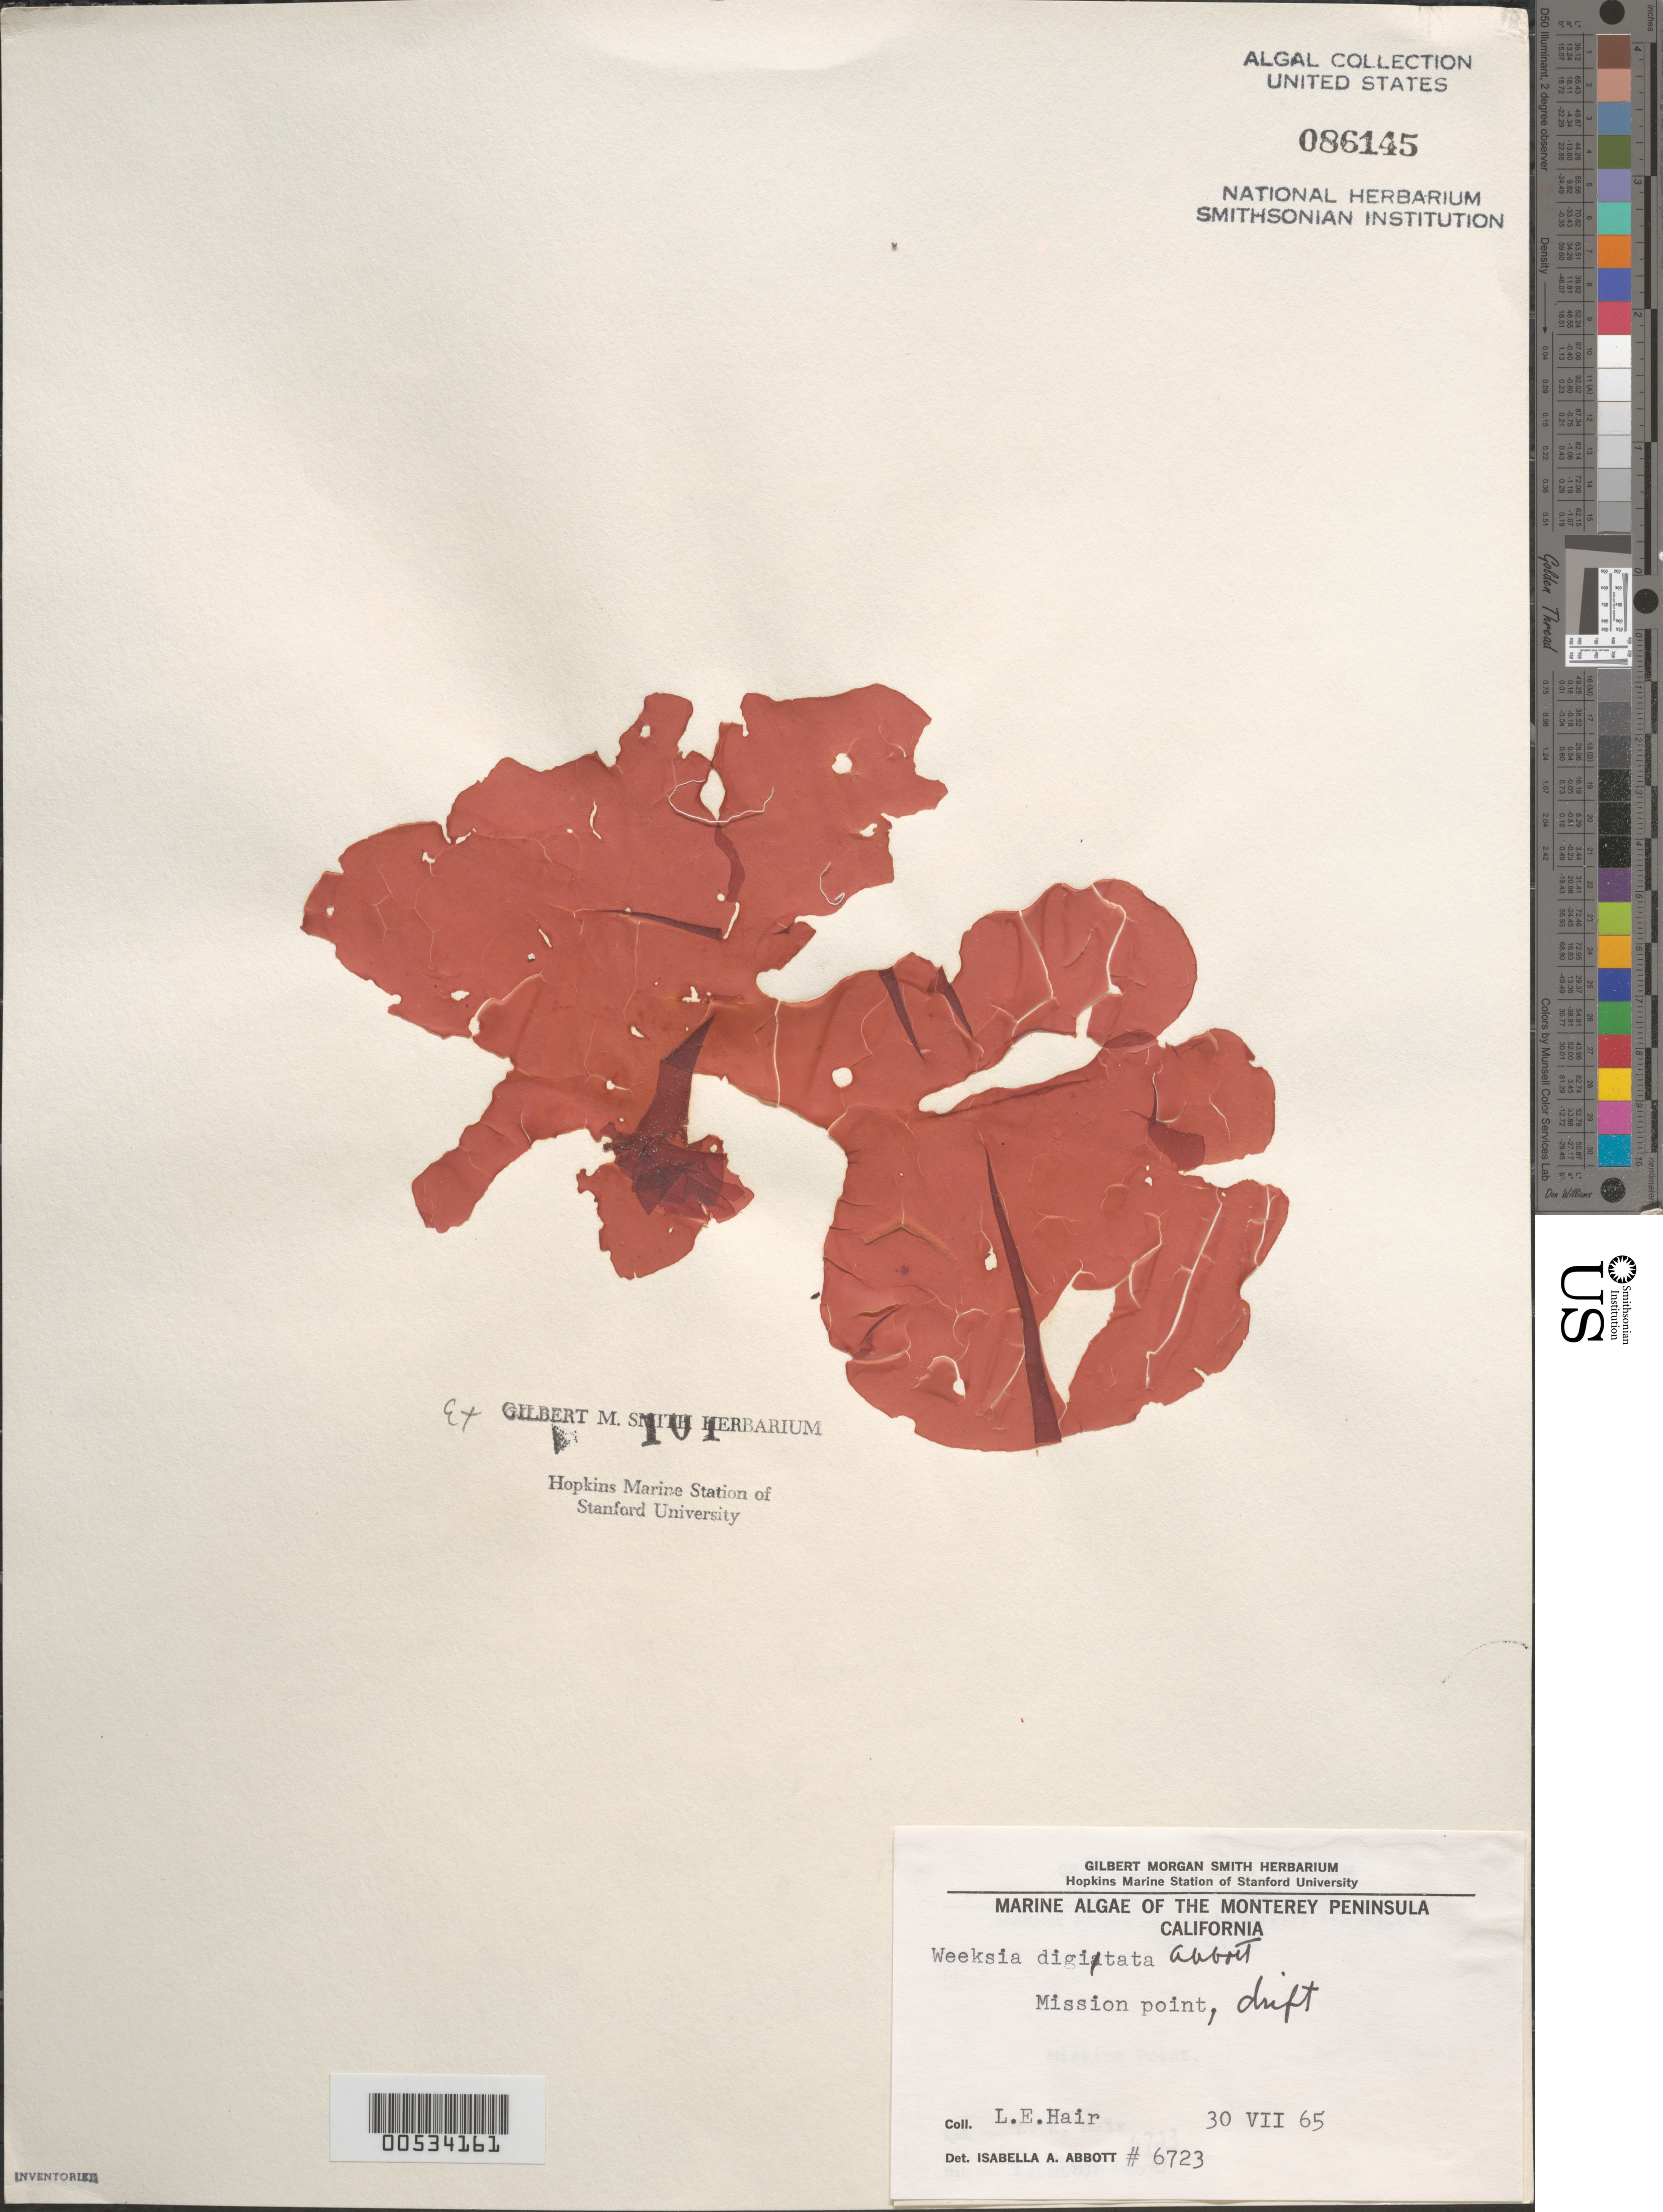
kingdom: Plantae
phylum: Rhodophyta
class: Florideophyceae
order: Gigartinales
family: Dumontiaceae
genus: Weeksia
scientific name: Weeksia digitata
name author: I.A. Abbott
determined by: Abbott, Isabella A.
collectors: L. Hair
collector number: IAA 6723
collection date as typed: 30 Jul 1965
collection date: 1965-07-30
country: United States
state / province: California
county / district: Monterey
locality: Mission Point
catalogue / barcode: US 86145